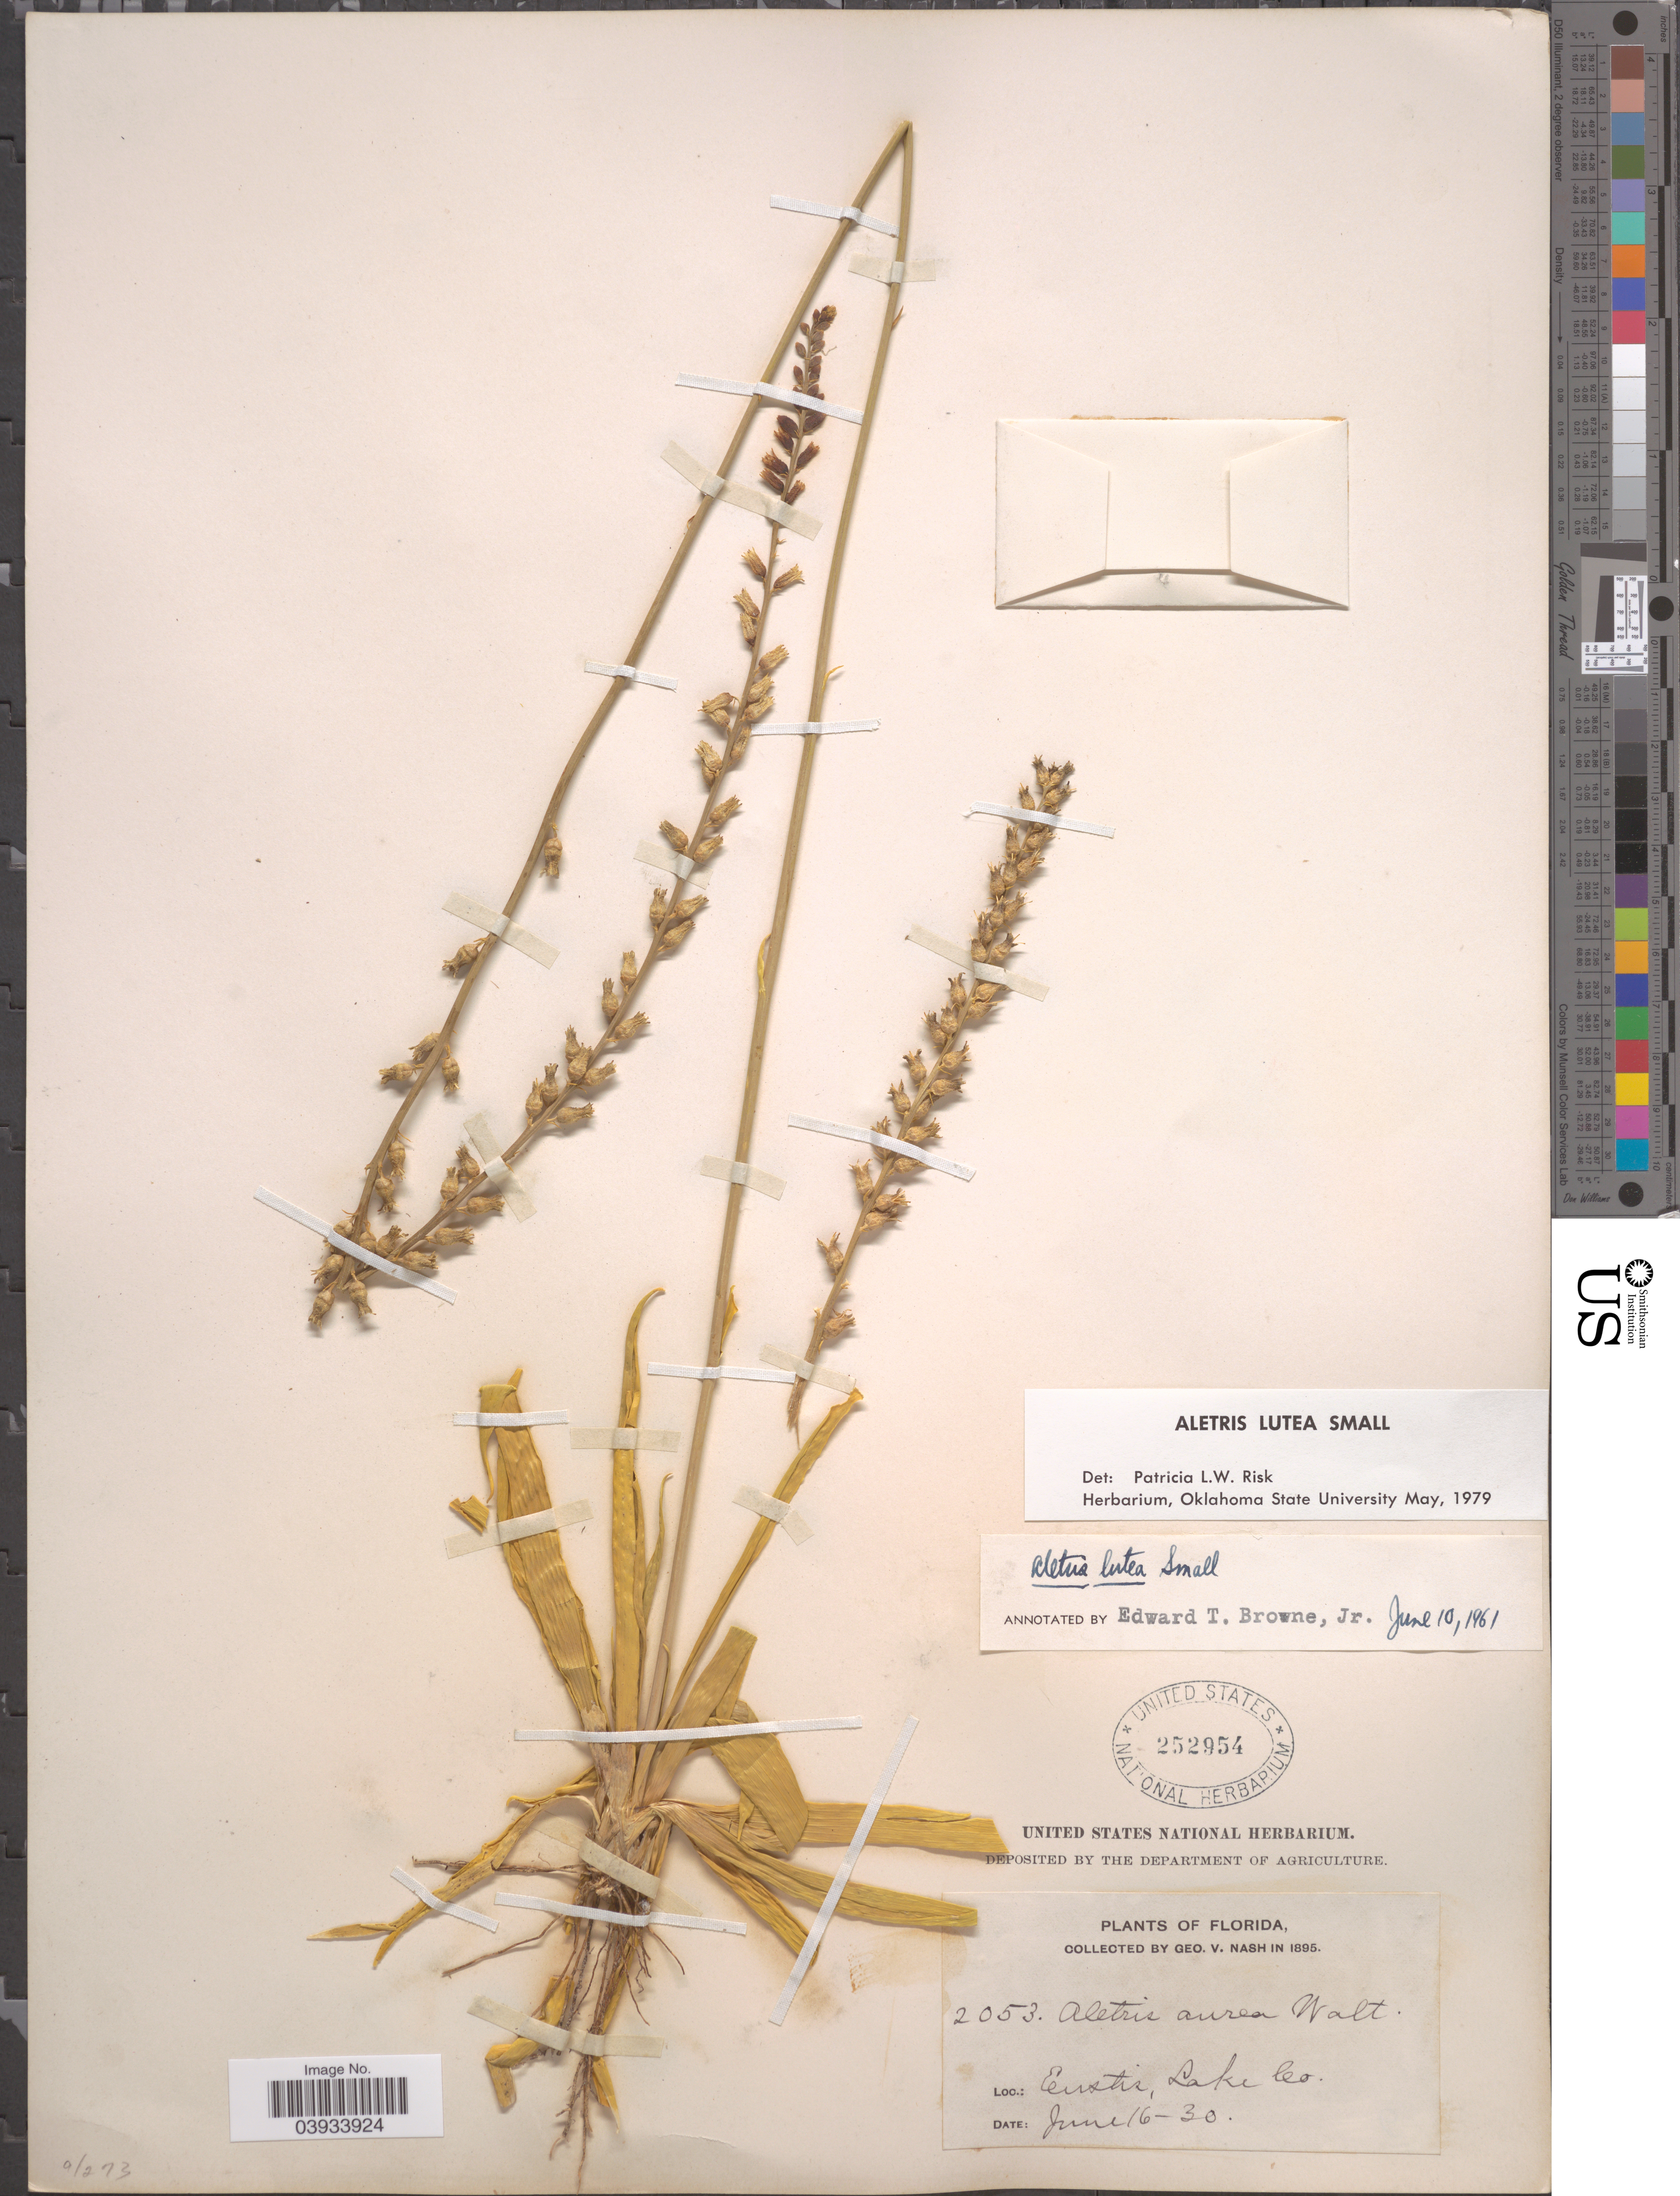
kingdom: Plantae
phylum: Tracheophyta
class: Liliopsida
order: Dioscoreales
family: Nartheciaceae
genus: Aletris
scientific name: Aletris lutea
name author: Small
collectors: G. V. Nash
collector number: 2053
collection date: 1895-06-16/1895-06-30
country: United States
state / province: Florida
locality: Eustis, Lake Co.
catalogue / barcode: US 252954